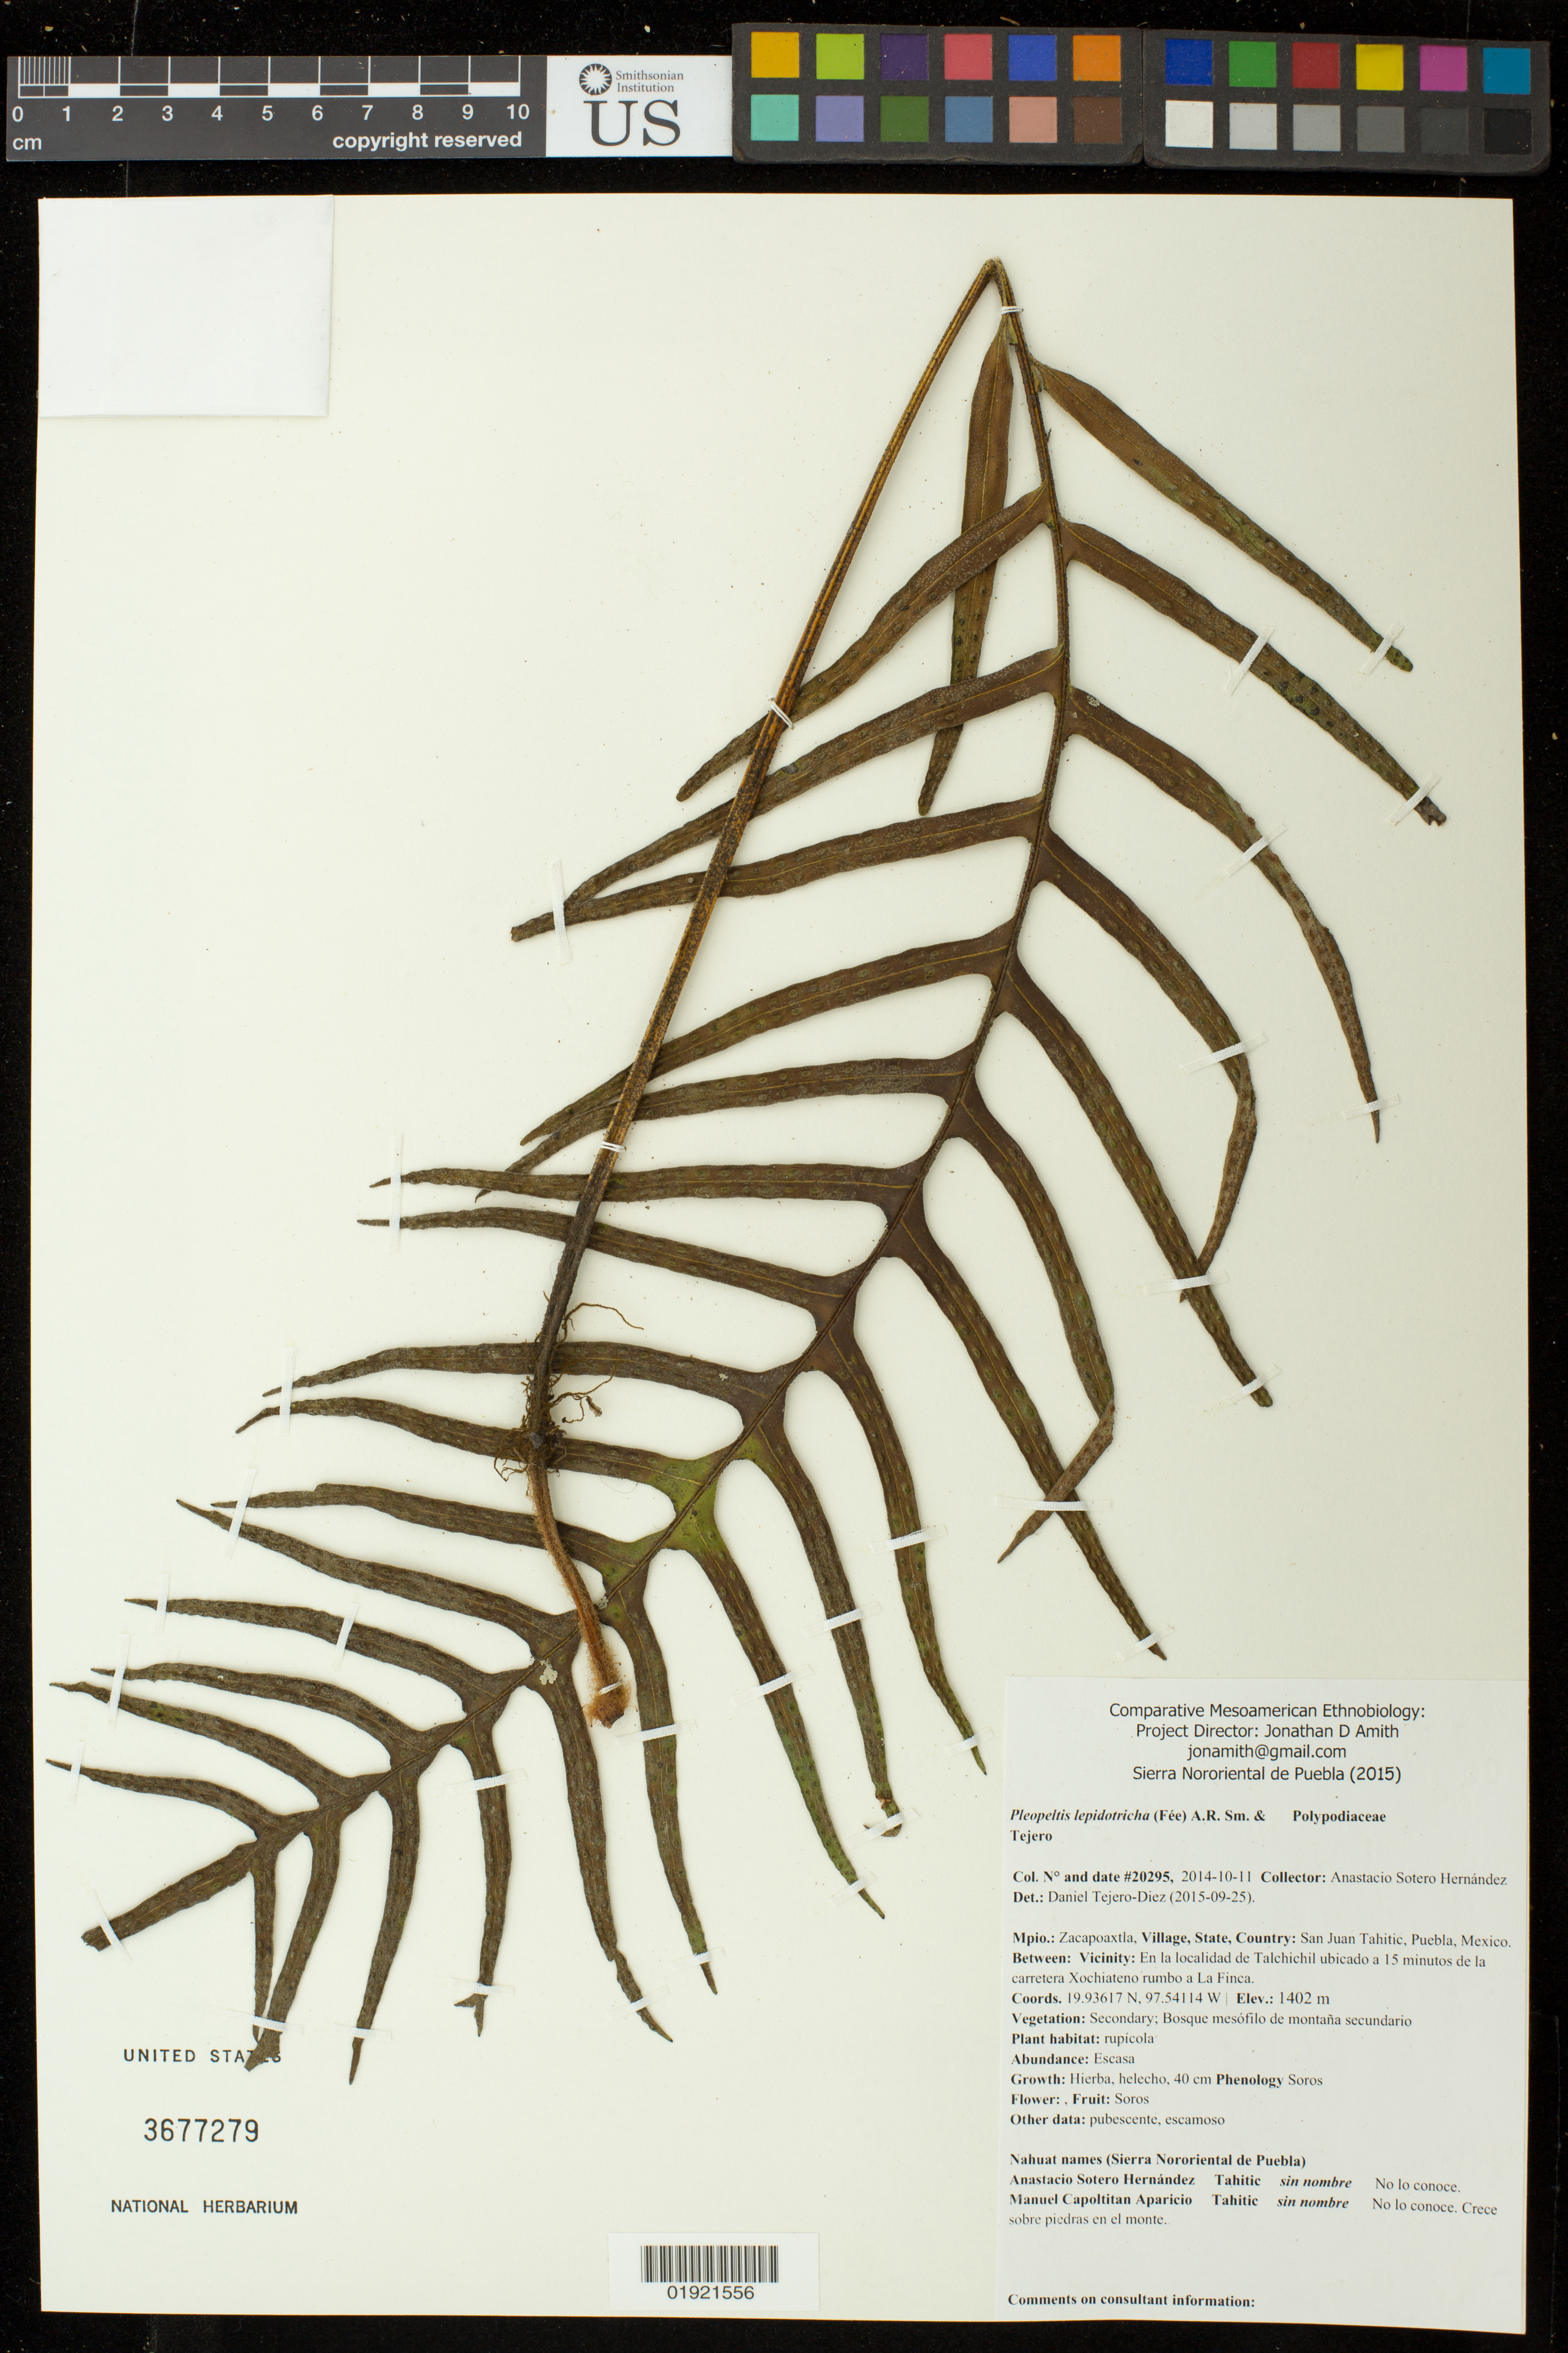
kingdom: Plantae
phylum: Tracheophyta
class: Polypodiopsida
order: Polypodiales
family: Polypodiaceae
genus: Pleopeltis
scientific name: Pleopeltis lepidotricha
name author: (Fée) A.R. Sm. & Tejero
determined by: Tejero-Díez, [J.] Daniel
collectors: A. Sotero H.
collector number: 20295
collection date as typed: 2014-10-11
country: Mexico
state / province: Puebla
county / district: Zacapoaxtla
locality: San Juan Tahitic, Puebla, Mexico. En la lovalidad de Talchichil ubicado a 15 minutos de la carretera Xochiateno rumbo a La Finca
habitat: Secondary, Bosque mesofilo de montana secundario, rupicola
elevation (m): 1402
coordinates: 19.93617 N, 97.54114 W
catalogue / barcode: US 3677279